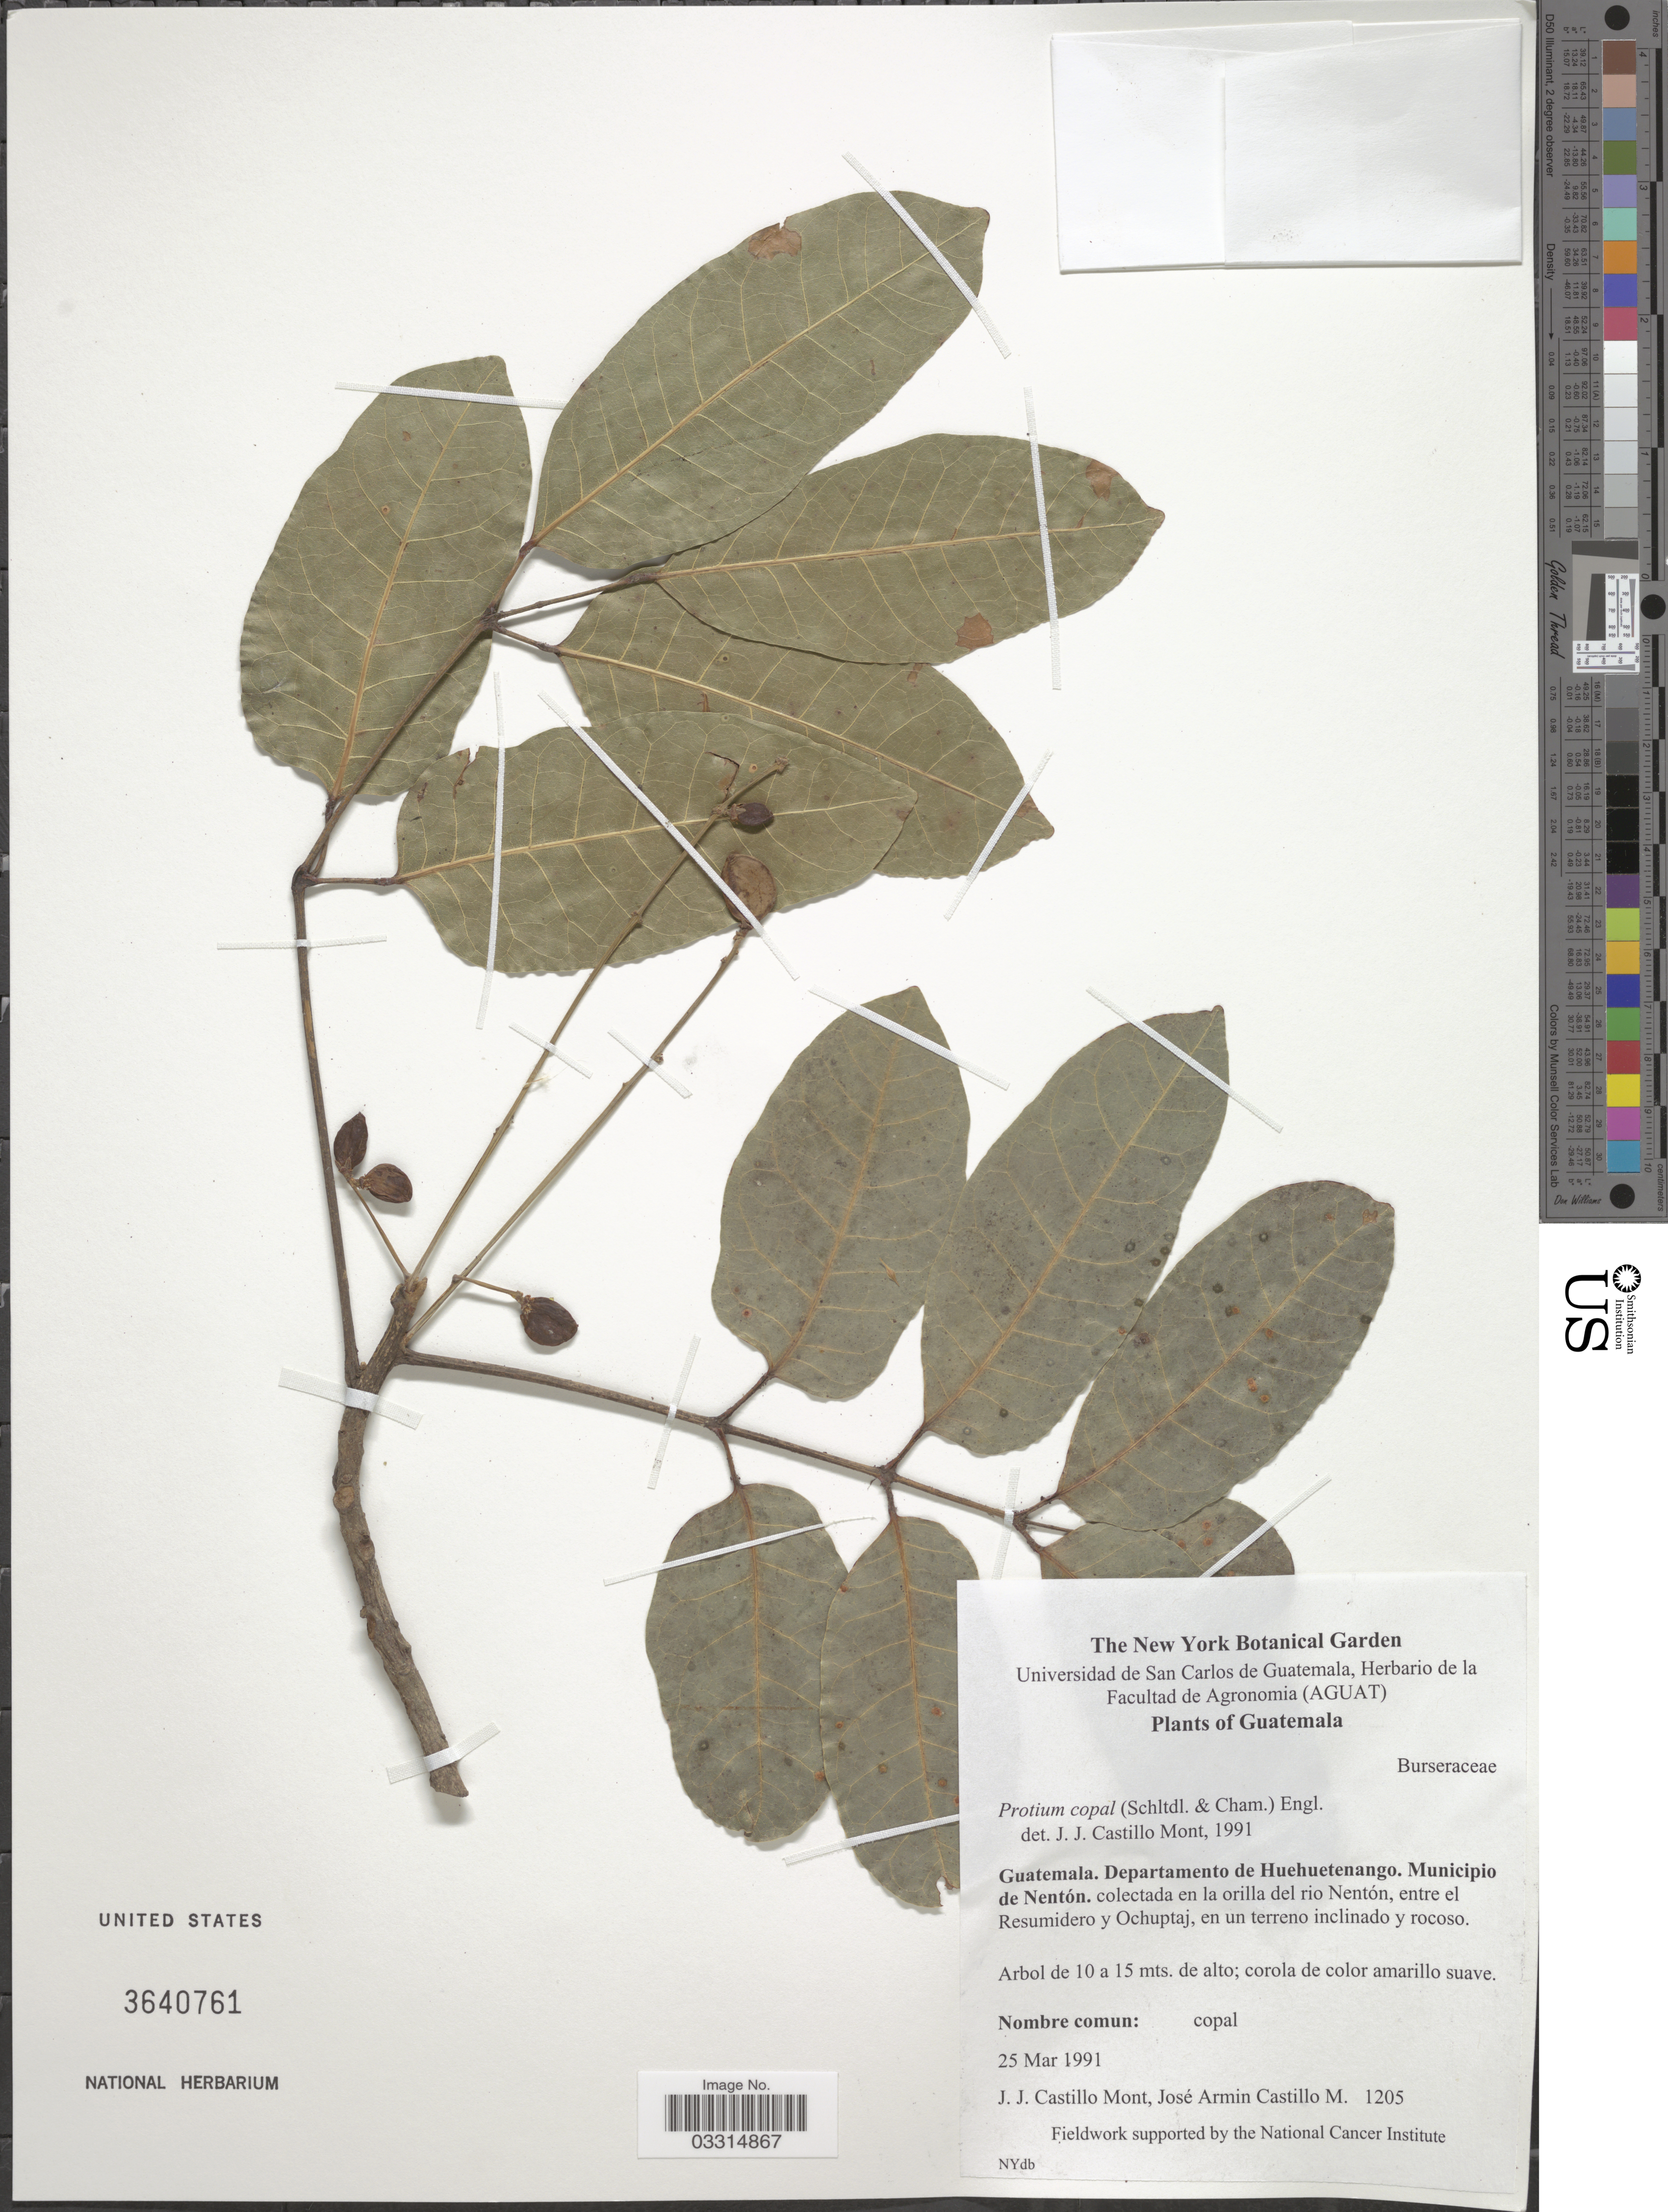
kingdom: Plantae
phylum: Tracheophyta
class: Magnoliopsida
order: Sapindales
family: Burseraceae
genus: Protium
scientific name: Protium copal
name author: (Schltdl. & Cham.) Engl.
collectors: J. Castillo & J. A. Castillo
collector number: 1205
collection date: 1991-03-25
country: Guatemala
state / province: Huehuetenango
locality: Departamento de Huehuetenango. Municipio de Nentón. colectada en la orilla del rio Nentón, entre el Resumidero y Ochuptaj.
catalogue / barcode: US 3640761